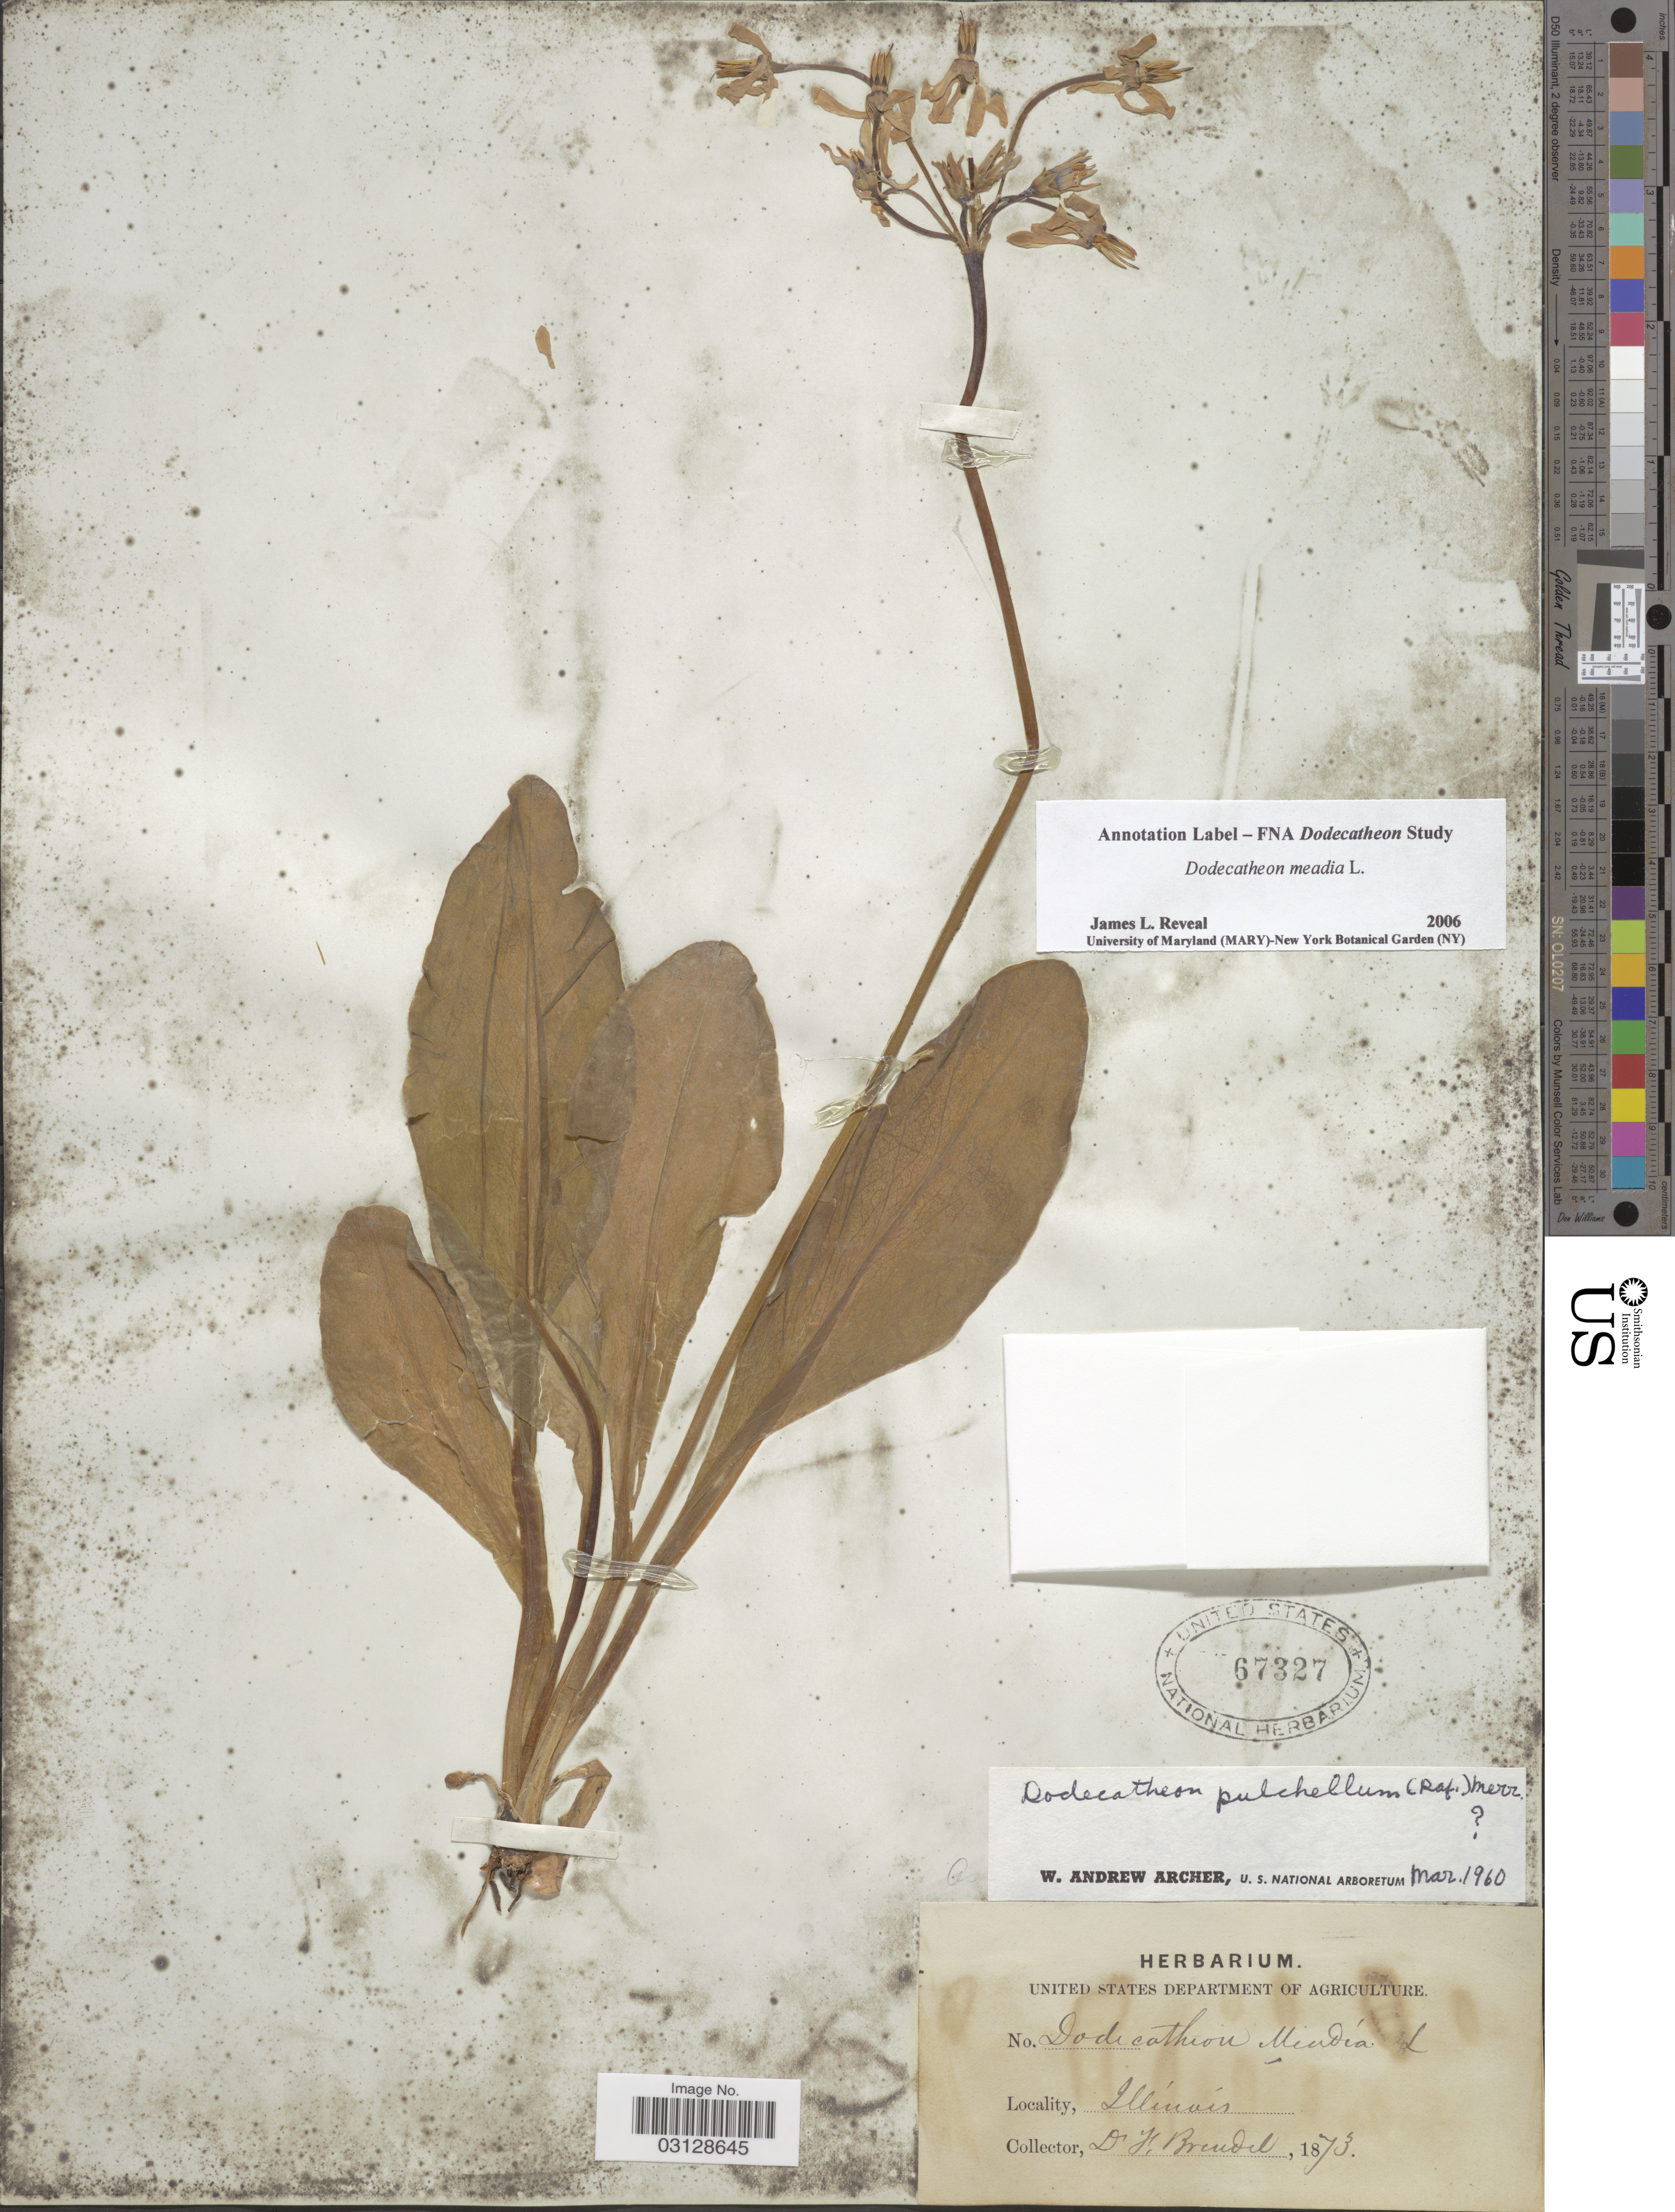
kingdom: Plantae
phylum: Tracheophyta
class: Magnoliopsida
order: Ericales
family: Primulaceae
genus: Dodecatheon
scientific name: Dodecatheon meadia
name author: L.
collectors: F. Brendel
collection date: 1873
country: United States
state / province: Illinois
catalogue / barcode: US 67327